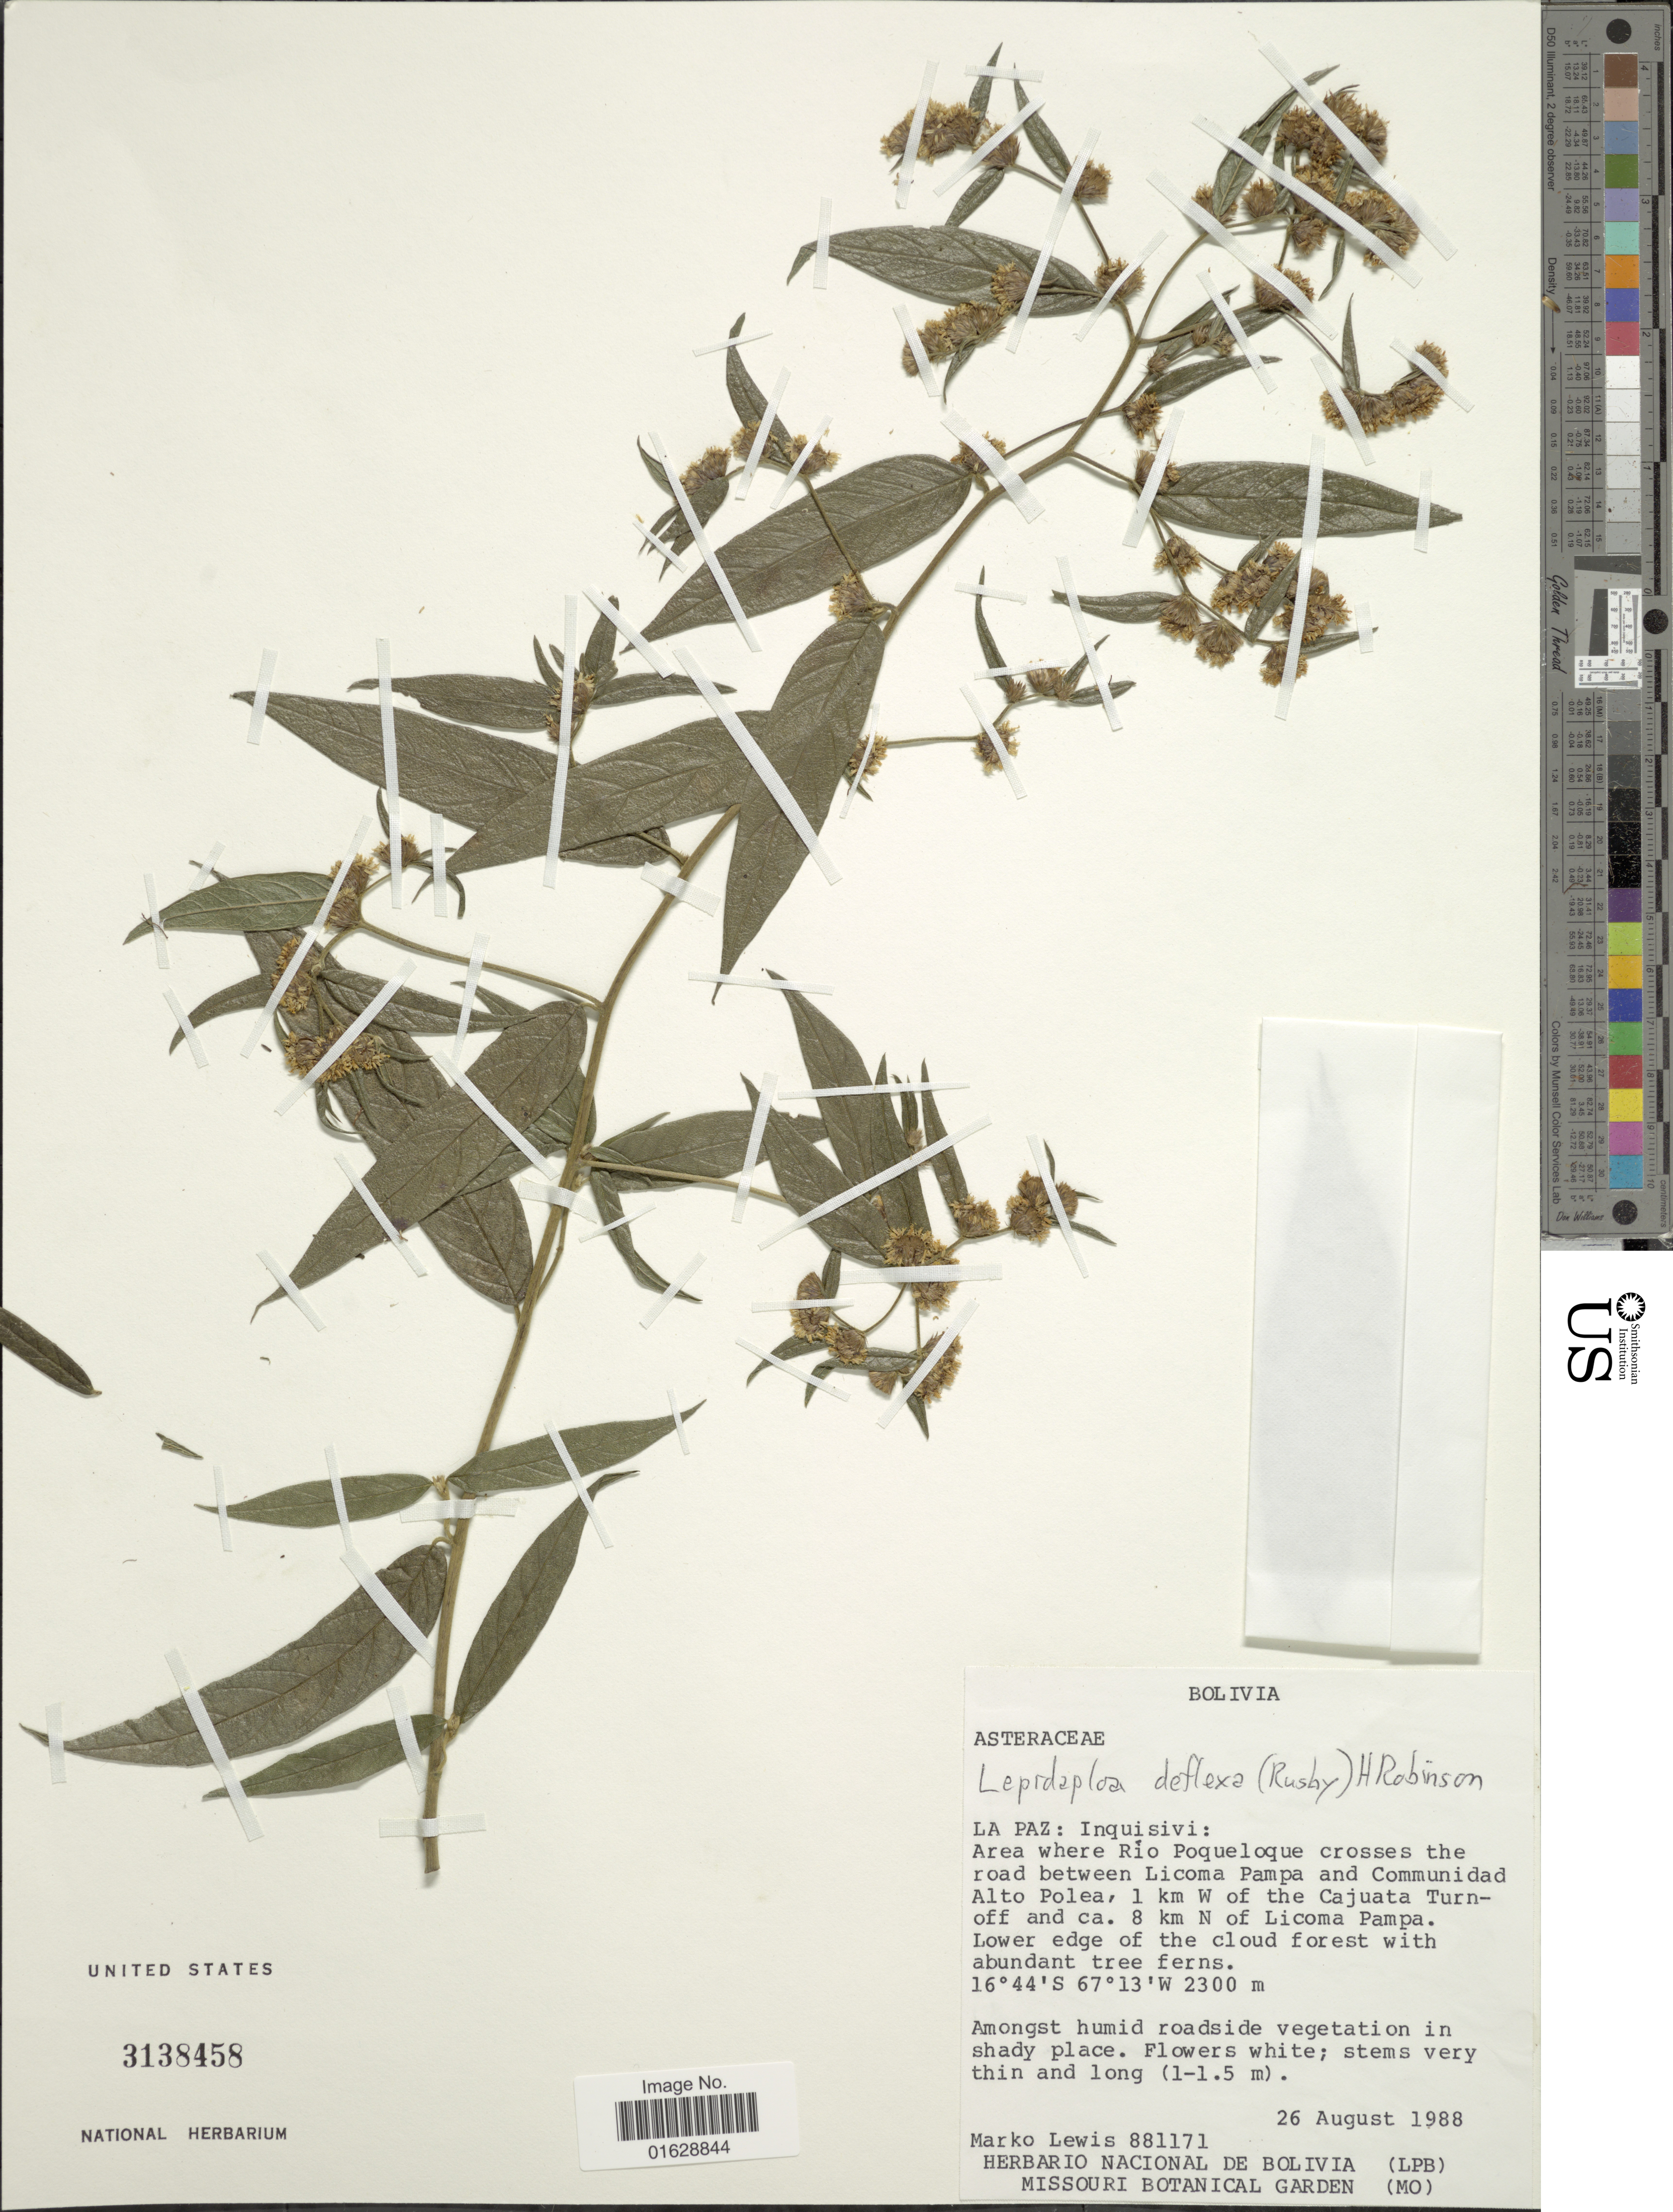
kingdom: Plantae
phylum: Tracheophyta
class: Magnoliopsida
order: Asterales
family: Asteraceae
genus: Lepidaploa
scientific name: Lepidaploa deflexa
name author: (Rusby) H. Rob.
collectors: M. A. Lewis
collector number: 881171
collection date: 1988-08-26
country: Bolivia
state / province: La Paz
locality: Inquisivi: Area where Rio Poqueloque crosses the road between Licoma Pampa and Communidad Alto Polea, 1 km W of the Cajuata Turn-off and ca. 8 km N of licoma Pampa.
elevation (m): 2300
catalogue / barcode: US 3138458